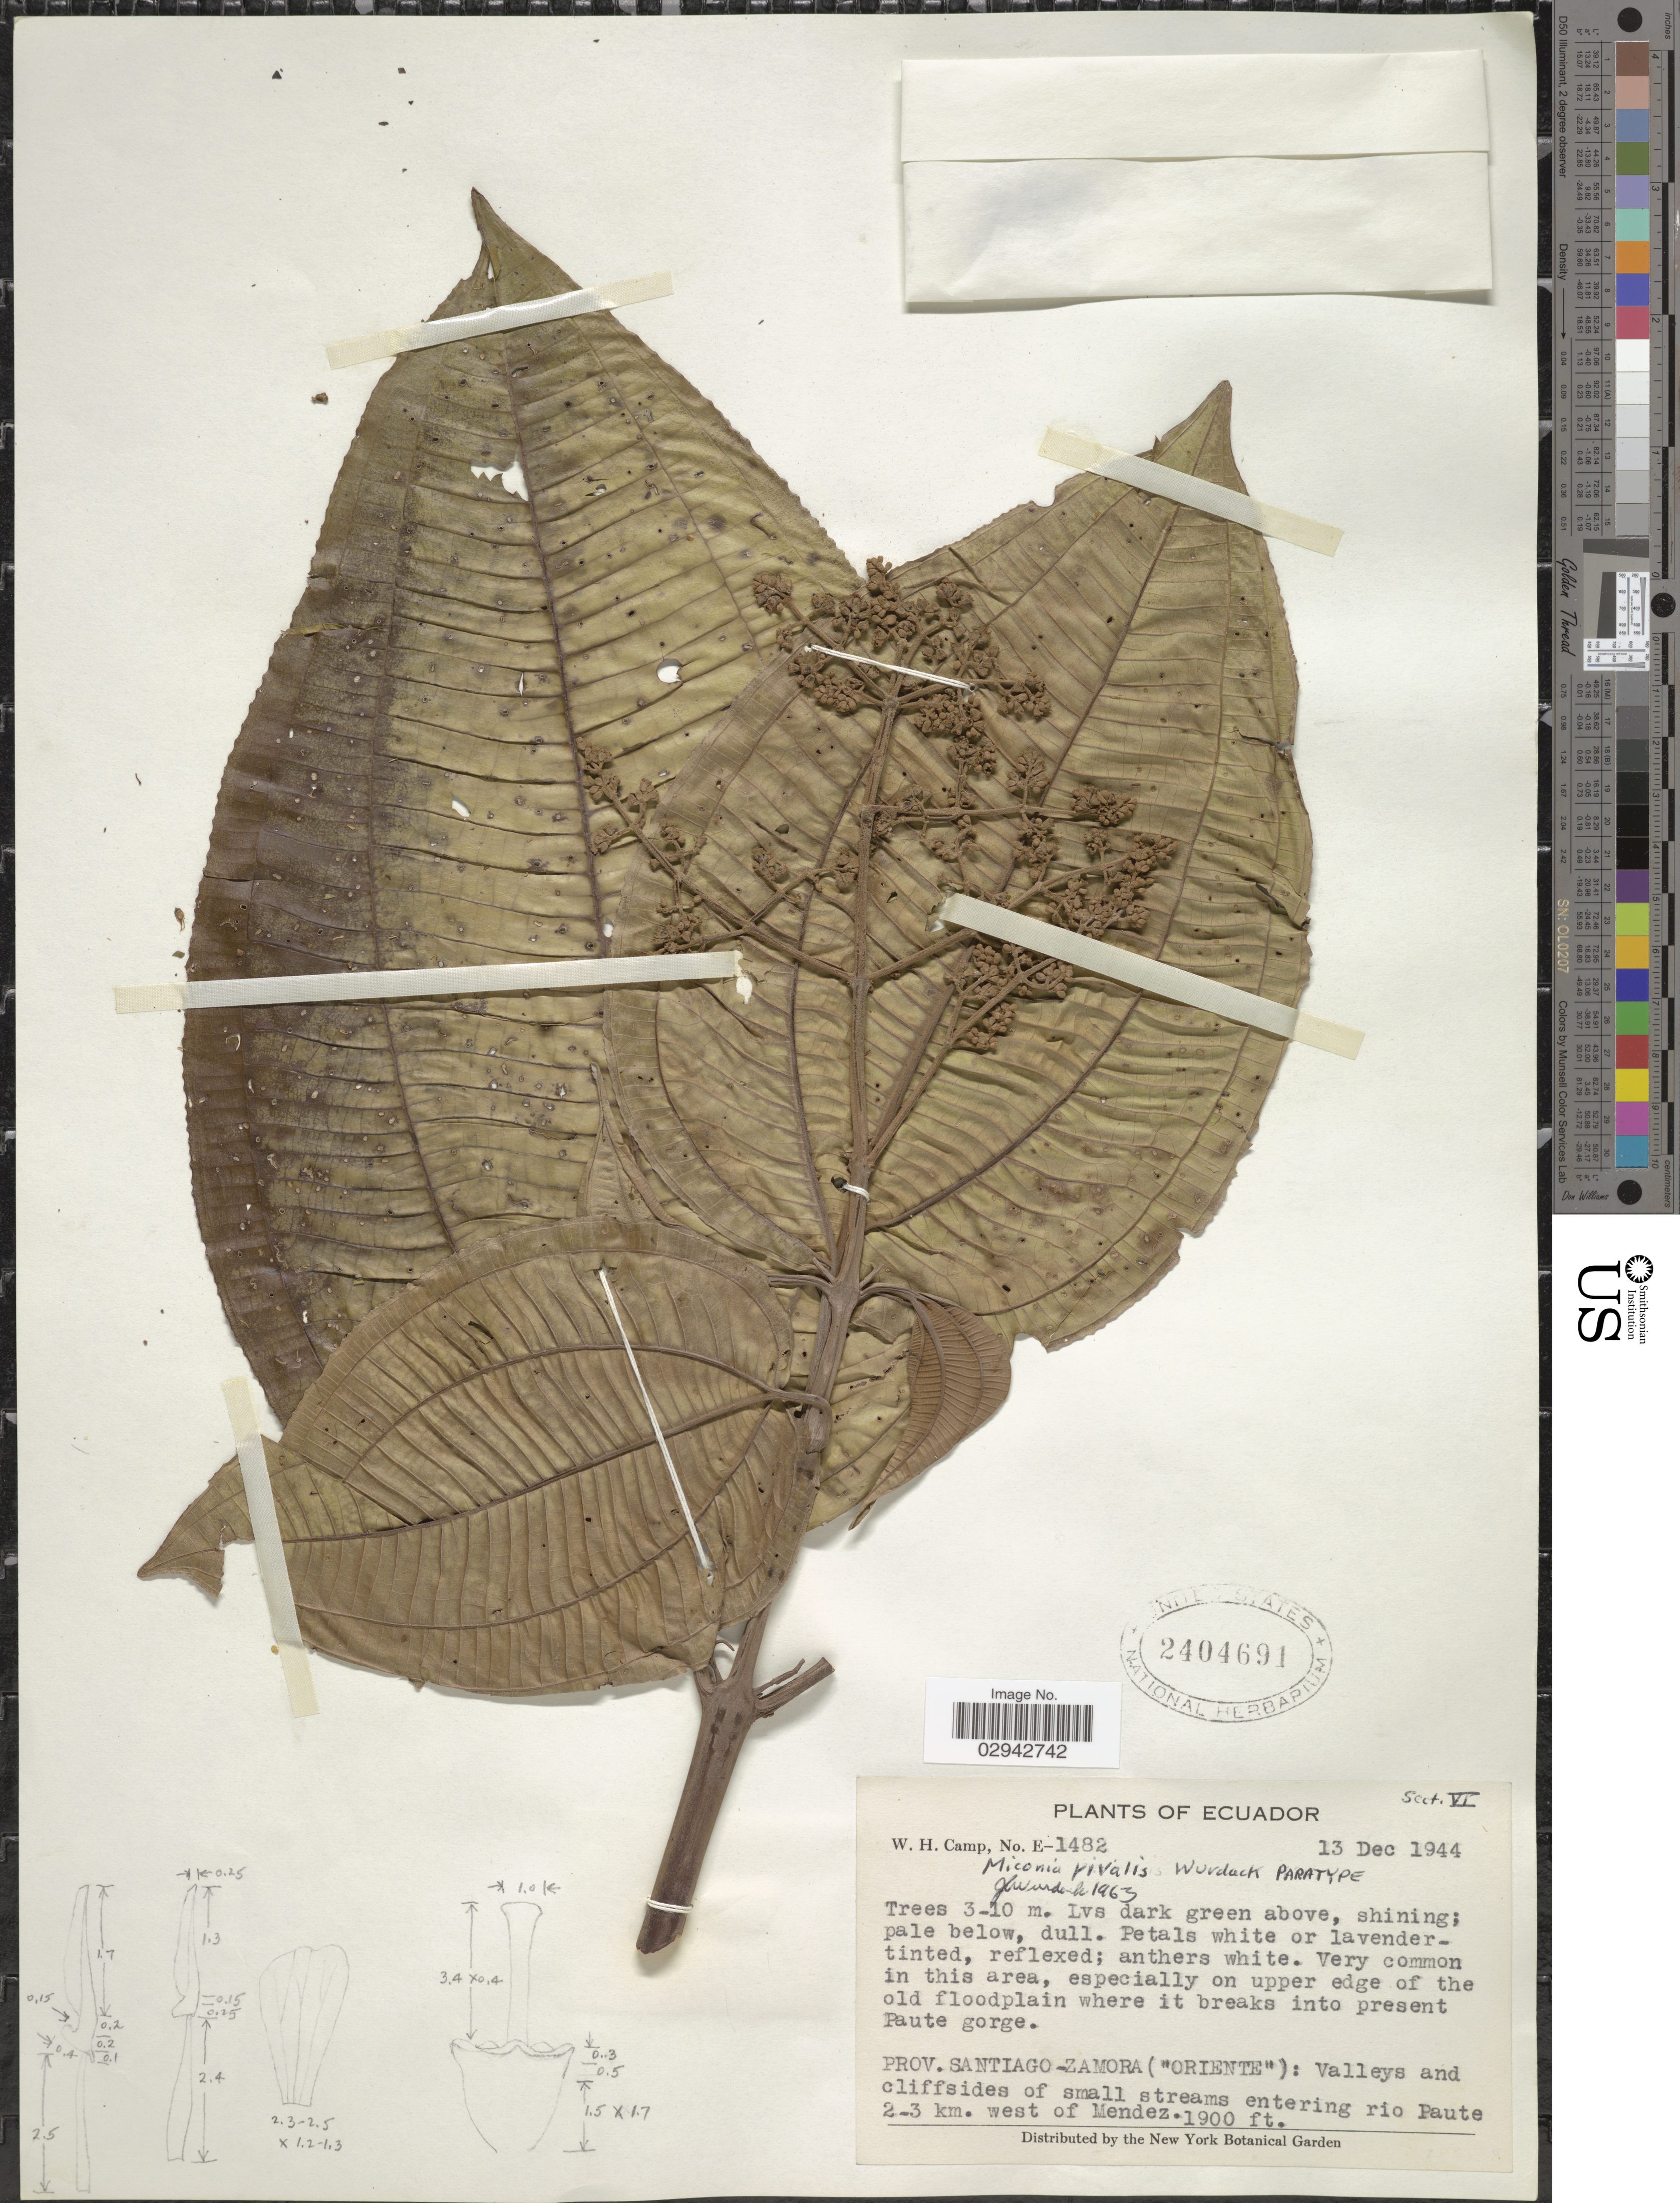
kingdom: Plantae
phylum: Tracheophyta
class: Magnoliopsida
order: Myrtales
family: Melastomataceae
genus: Miconia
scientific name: Miconia rivalis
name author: Wurdack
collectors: W. H. Camp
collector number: E-1482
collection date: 1944-12-13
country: Ecuador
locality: Prov. Santiago-Zamora ("Oriente"): Valleys and cliffsides of small streams entering rio Paute 2-3 km. west of Mendez.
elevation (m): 579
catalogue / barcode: US 2404691